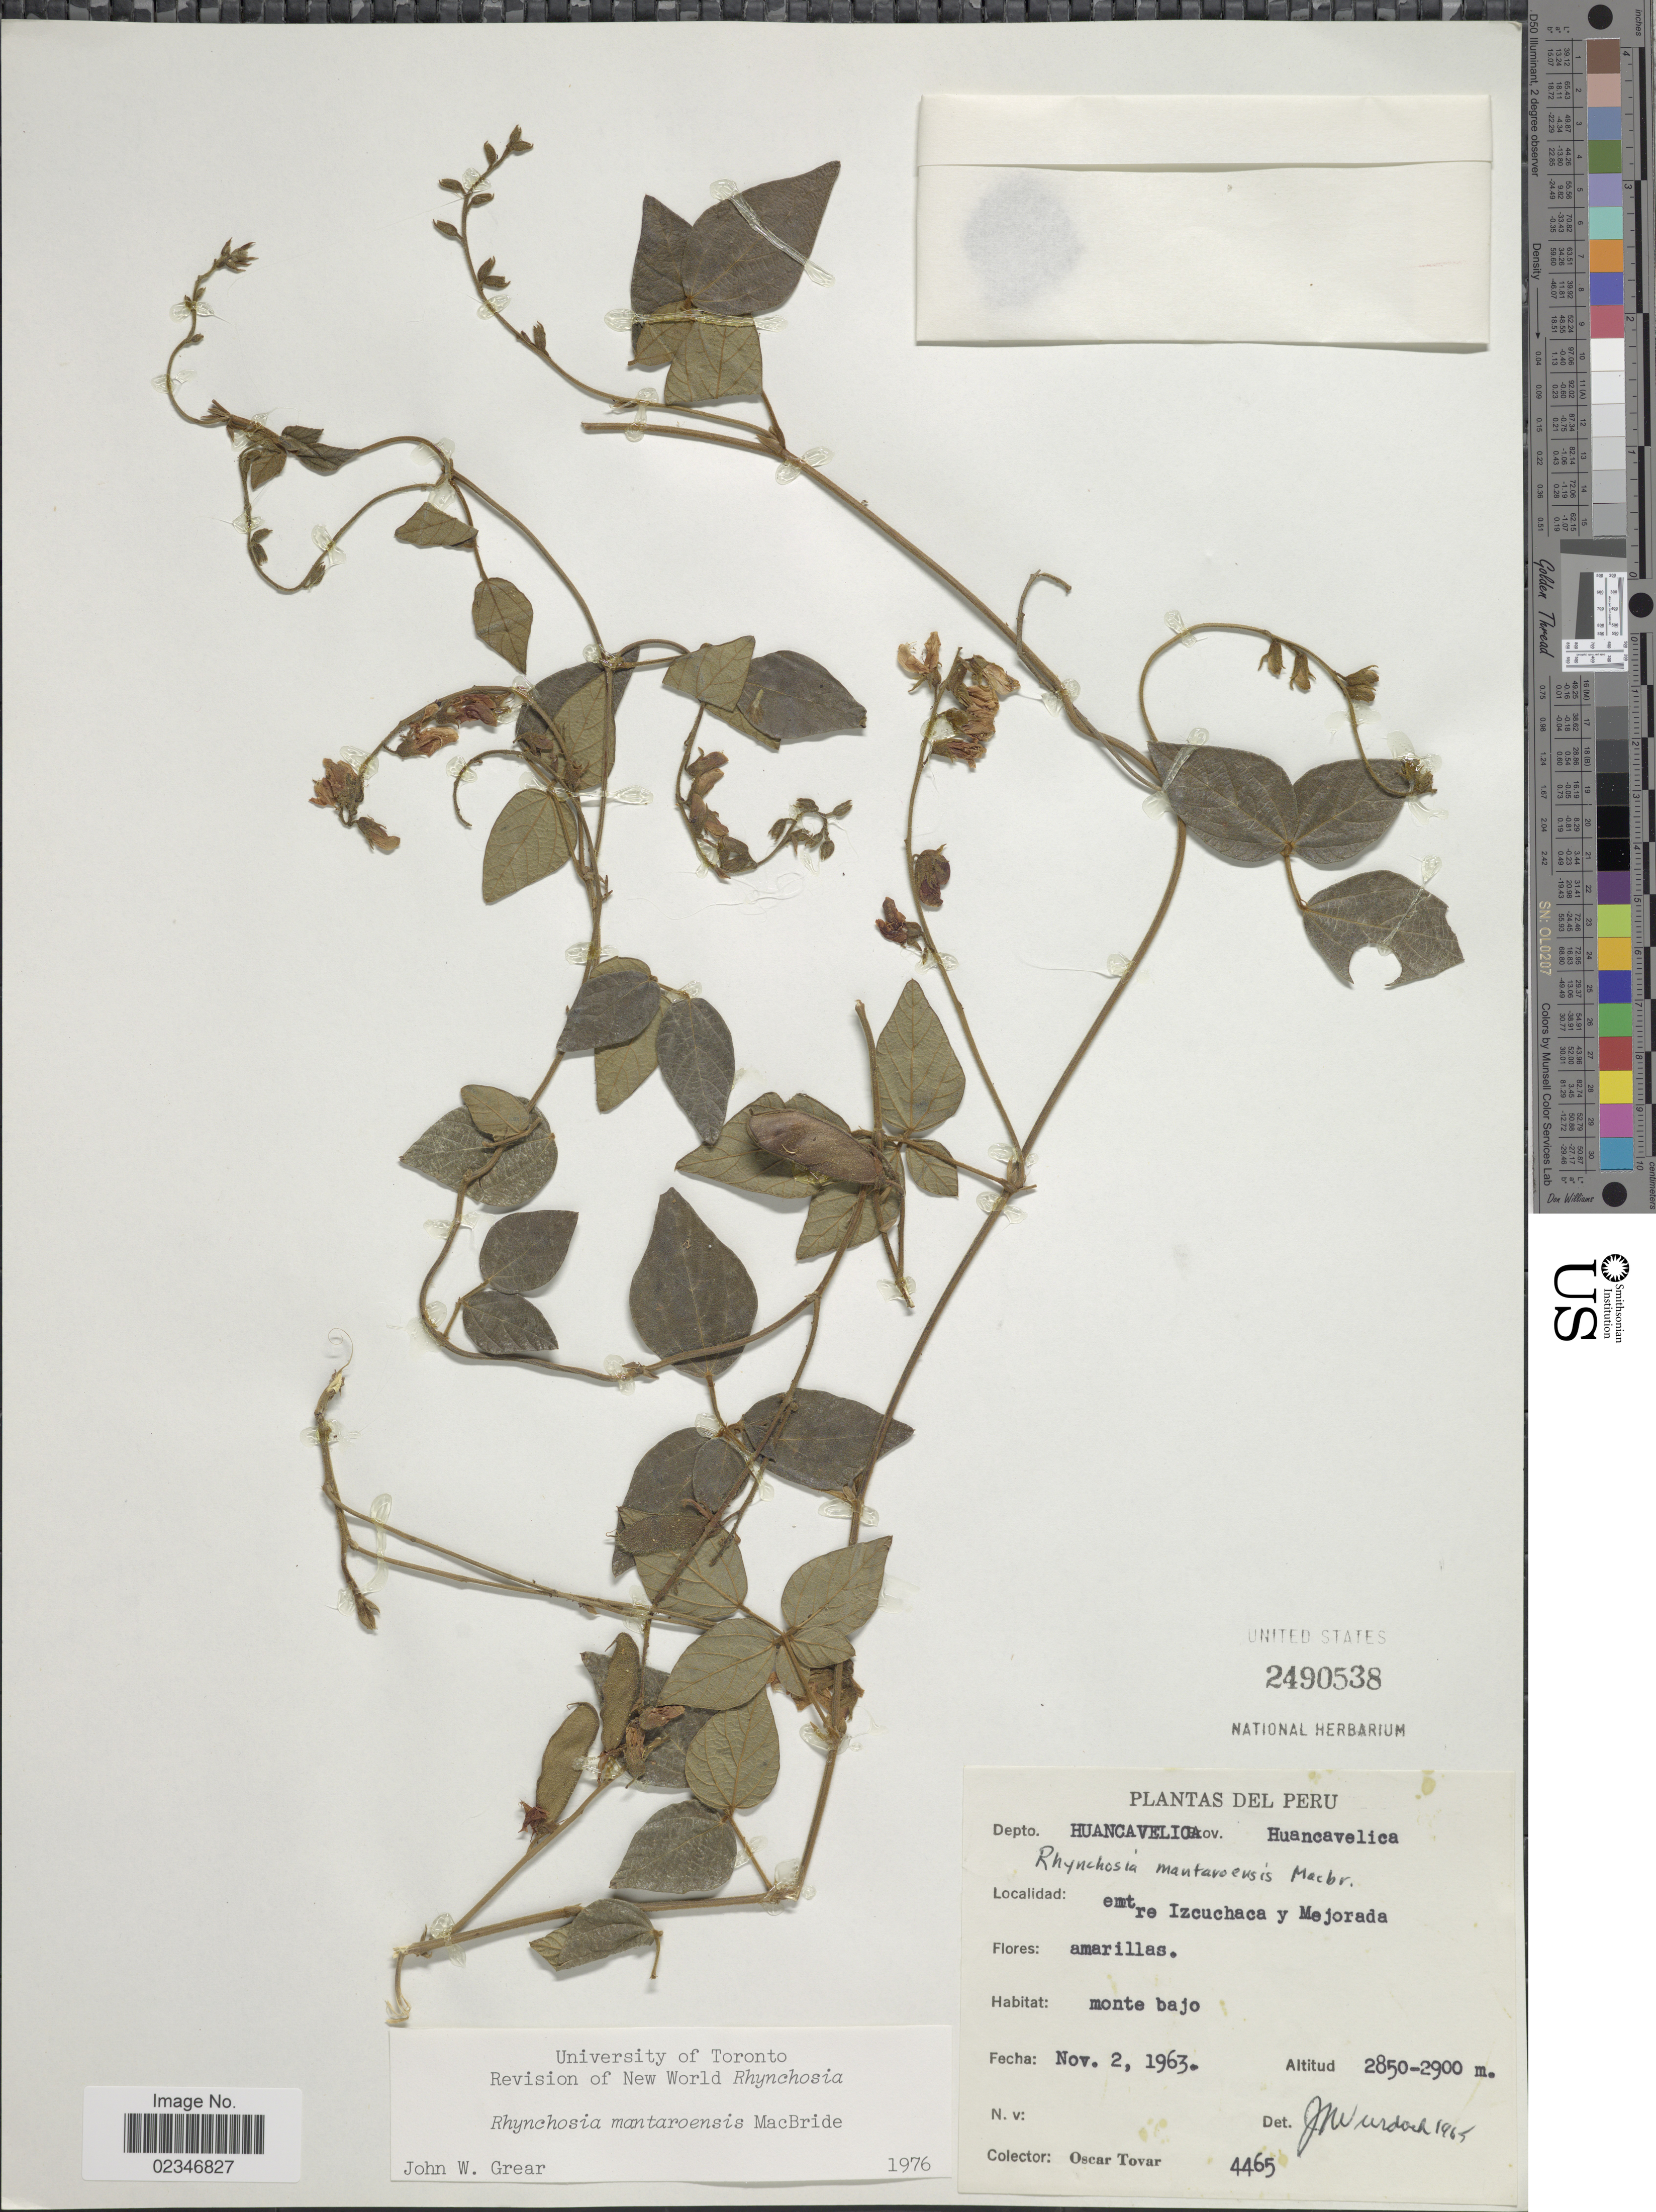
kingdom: Plantae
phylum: Tracheophyta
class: Magnoliopsida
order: Fabales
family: Fabaceae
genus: Rhynchosia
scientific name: Rhynchosia mantaroensis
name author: J.F. Macbr.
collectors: Ó. Tovar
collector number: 4465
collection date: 1963-11-02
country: Peru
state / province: Huancavelica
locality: Prov. Huancavelica, entre Izcuchaca y Mejorada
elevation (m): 2850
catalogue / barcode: US 2490538